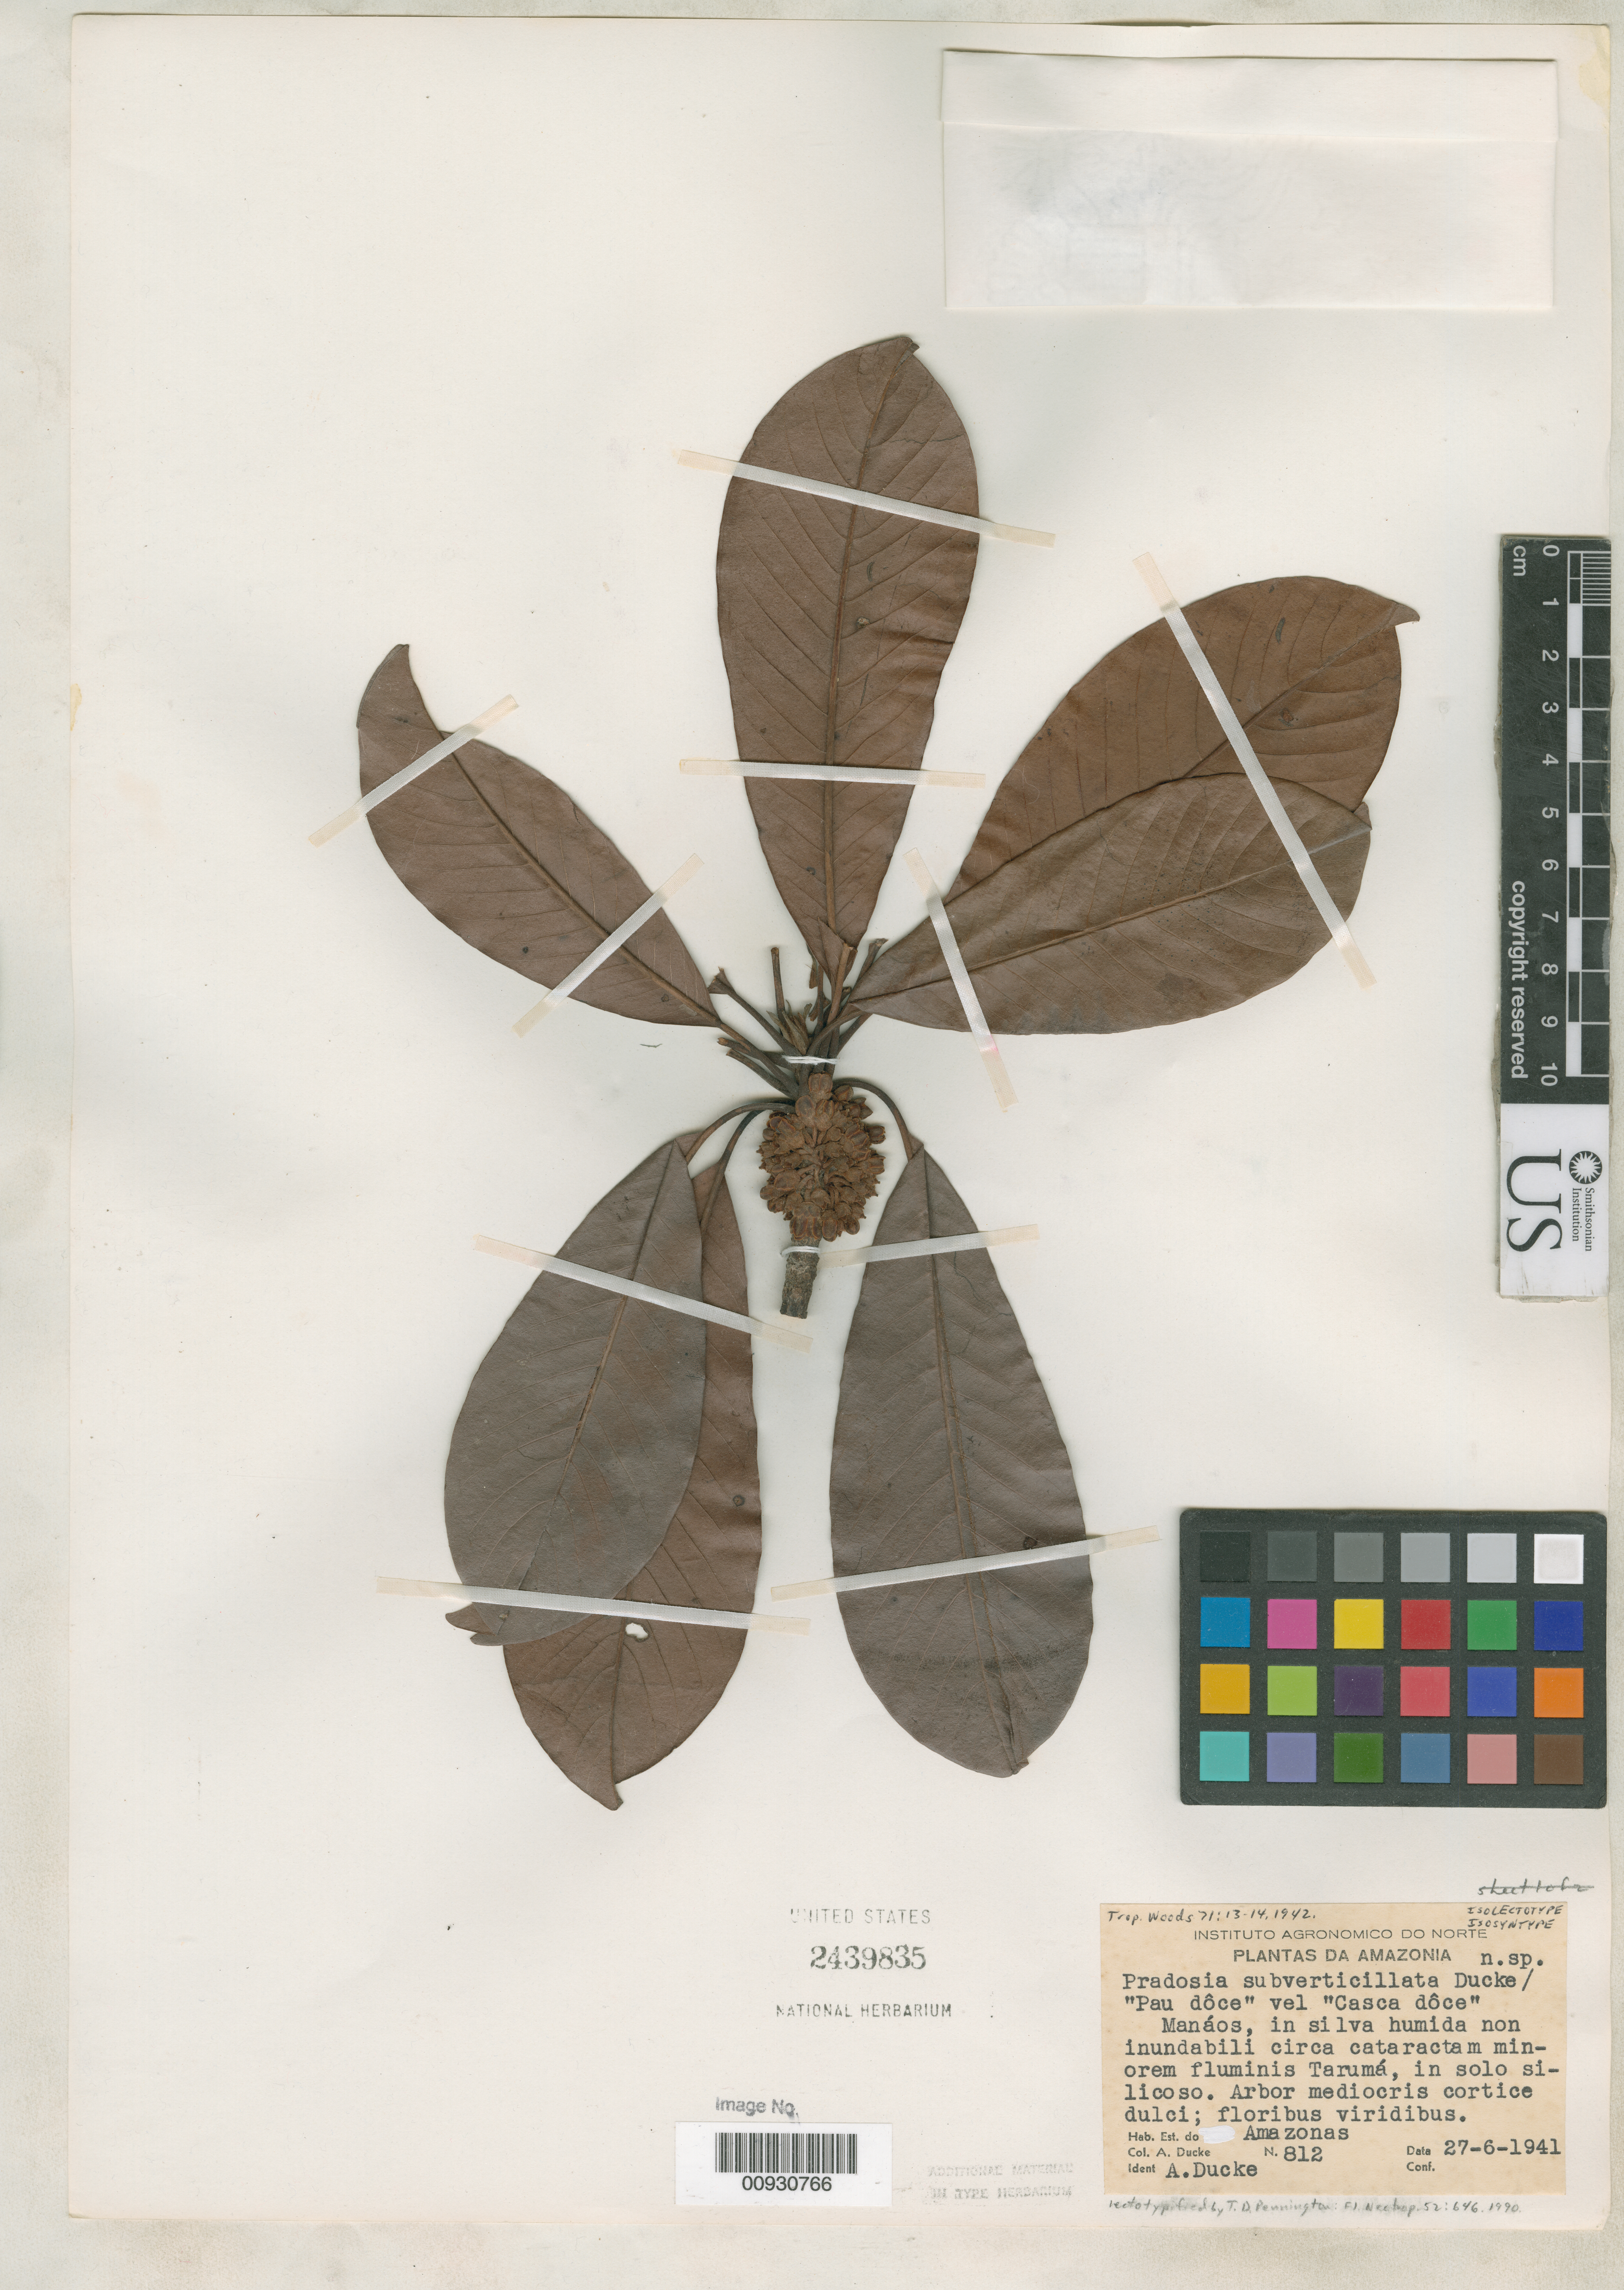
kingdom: Plantae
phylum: Tracheophyta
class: Magnoliopsida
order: Ericales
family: Sapotaceae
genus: Pradosia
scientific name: Pradosia subverticillata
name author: Ducke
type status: Isolectotype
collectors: A. Ducke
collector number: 812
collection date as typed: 27 Jun 1941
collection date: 1941-06-27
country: Colombia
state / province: Amazônas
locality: Manáos.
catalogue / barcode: US 2439835